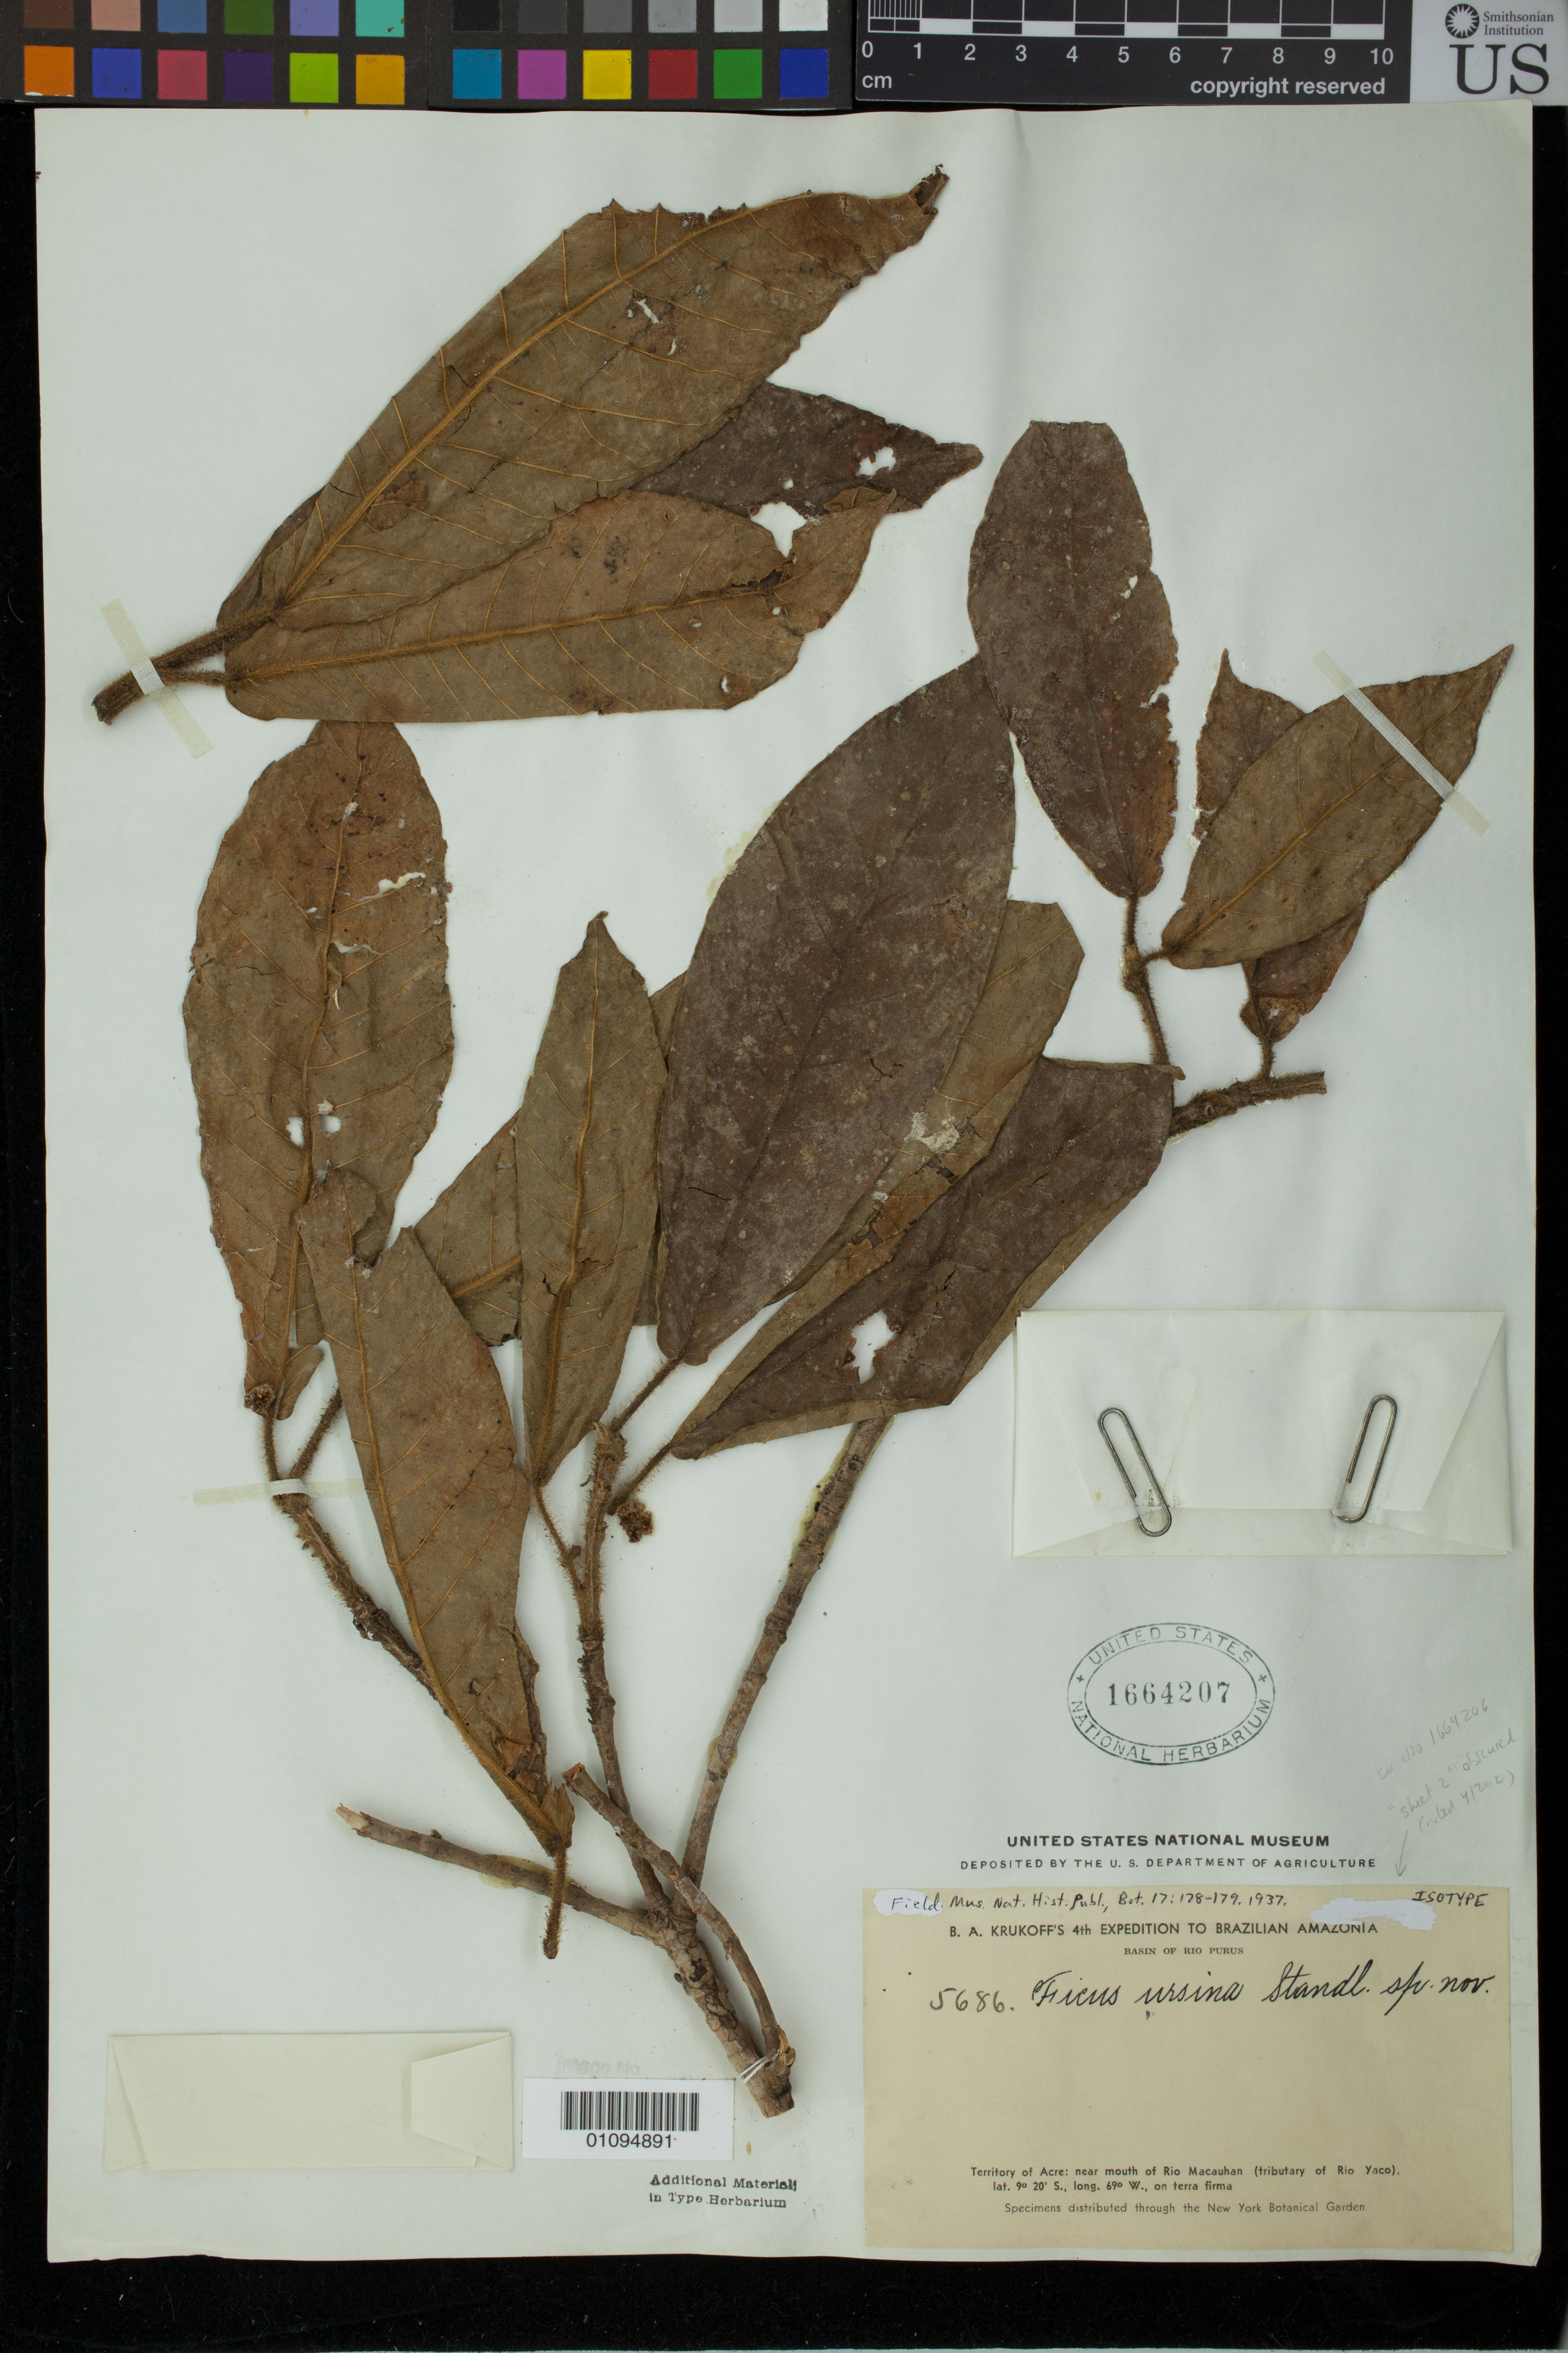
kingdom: Plantae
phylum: Tracheophyta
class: Magnoliopsida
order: Rosales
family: Moraceae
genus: Ficus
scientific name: Ficus ursina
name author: Standl.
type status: Isotype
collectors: B. A. Krukoff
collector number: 5686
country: Brazil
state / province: Acre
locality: Near mouth of Rio Macauhan (tributary of Rio Yaco).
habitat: On terra firma.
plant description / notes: "Sheet 2" [cf. USNH 1664206] has been obscured on label.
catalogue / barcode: US 1664207